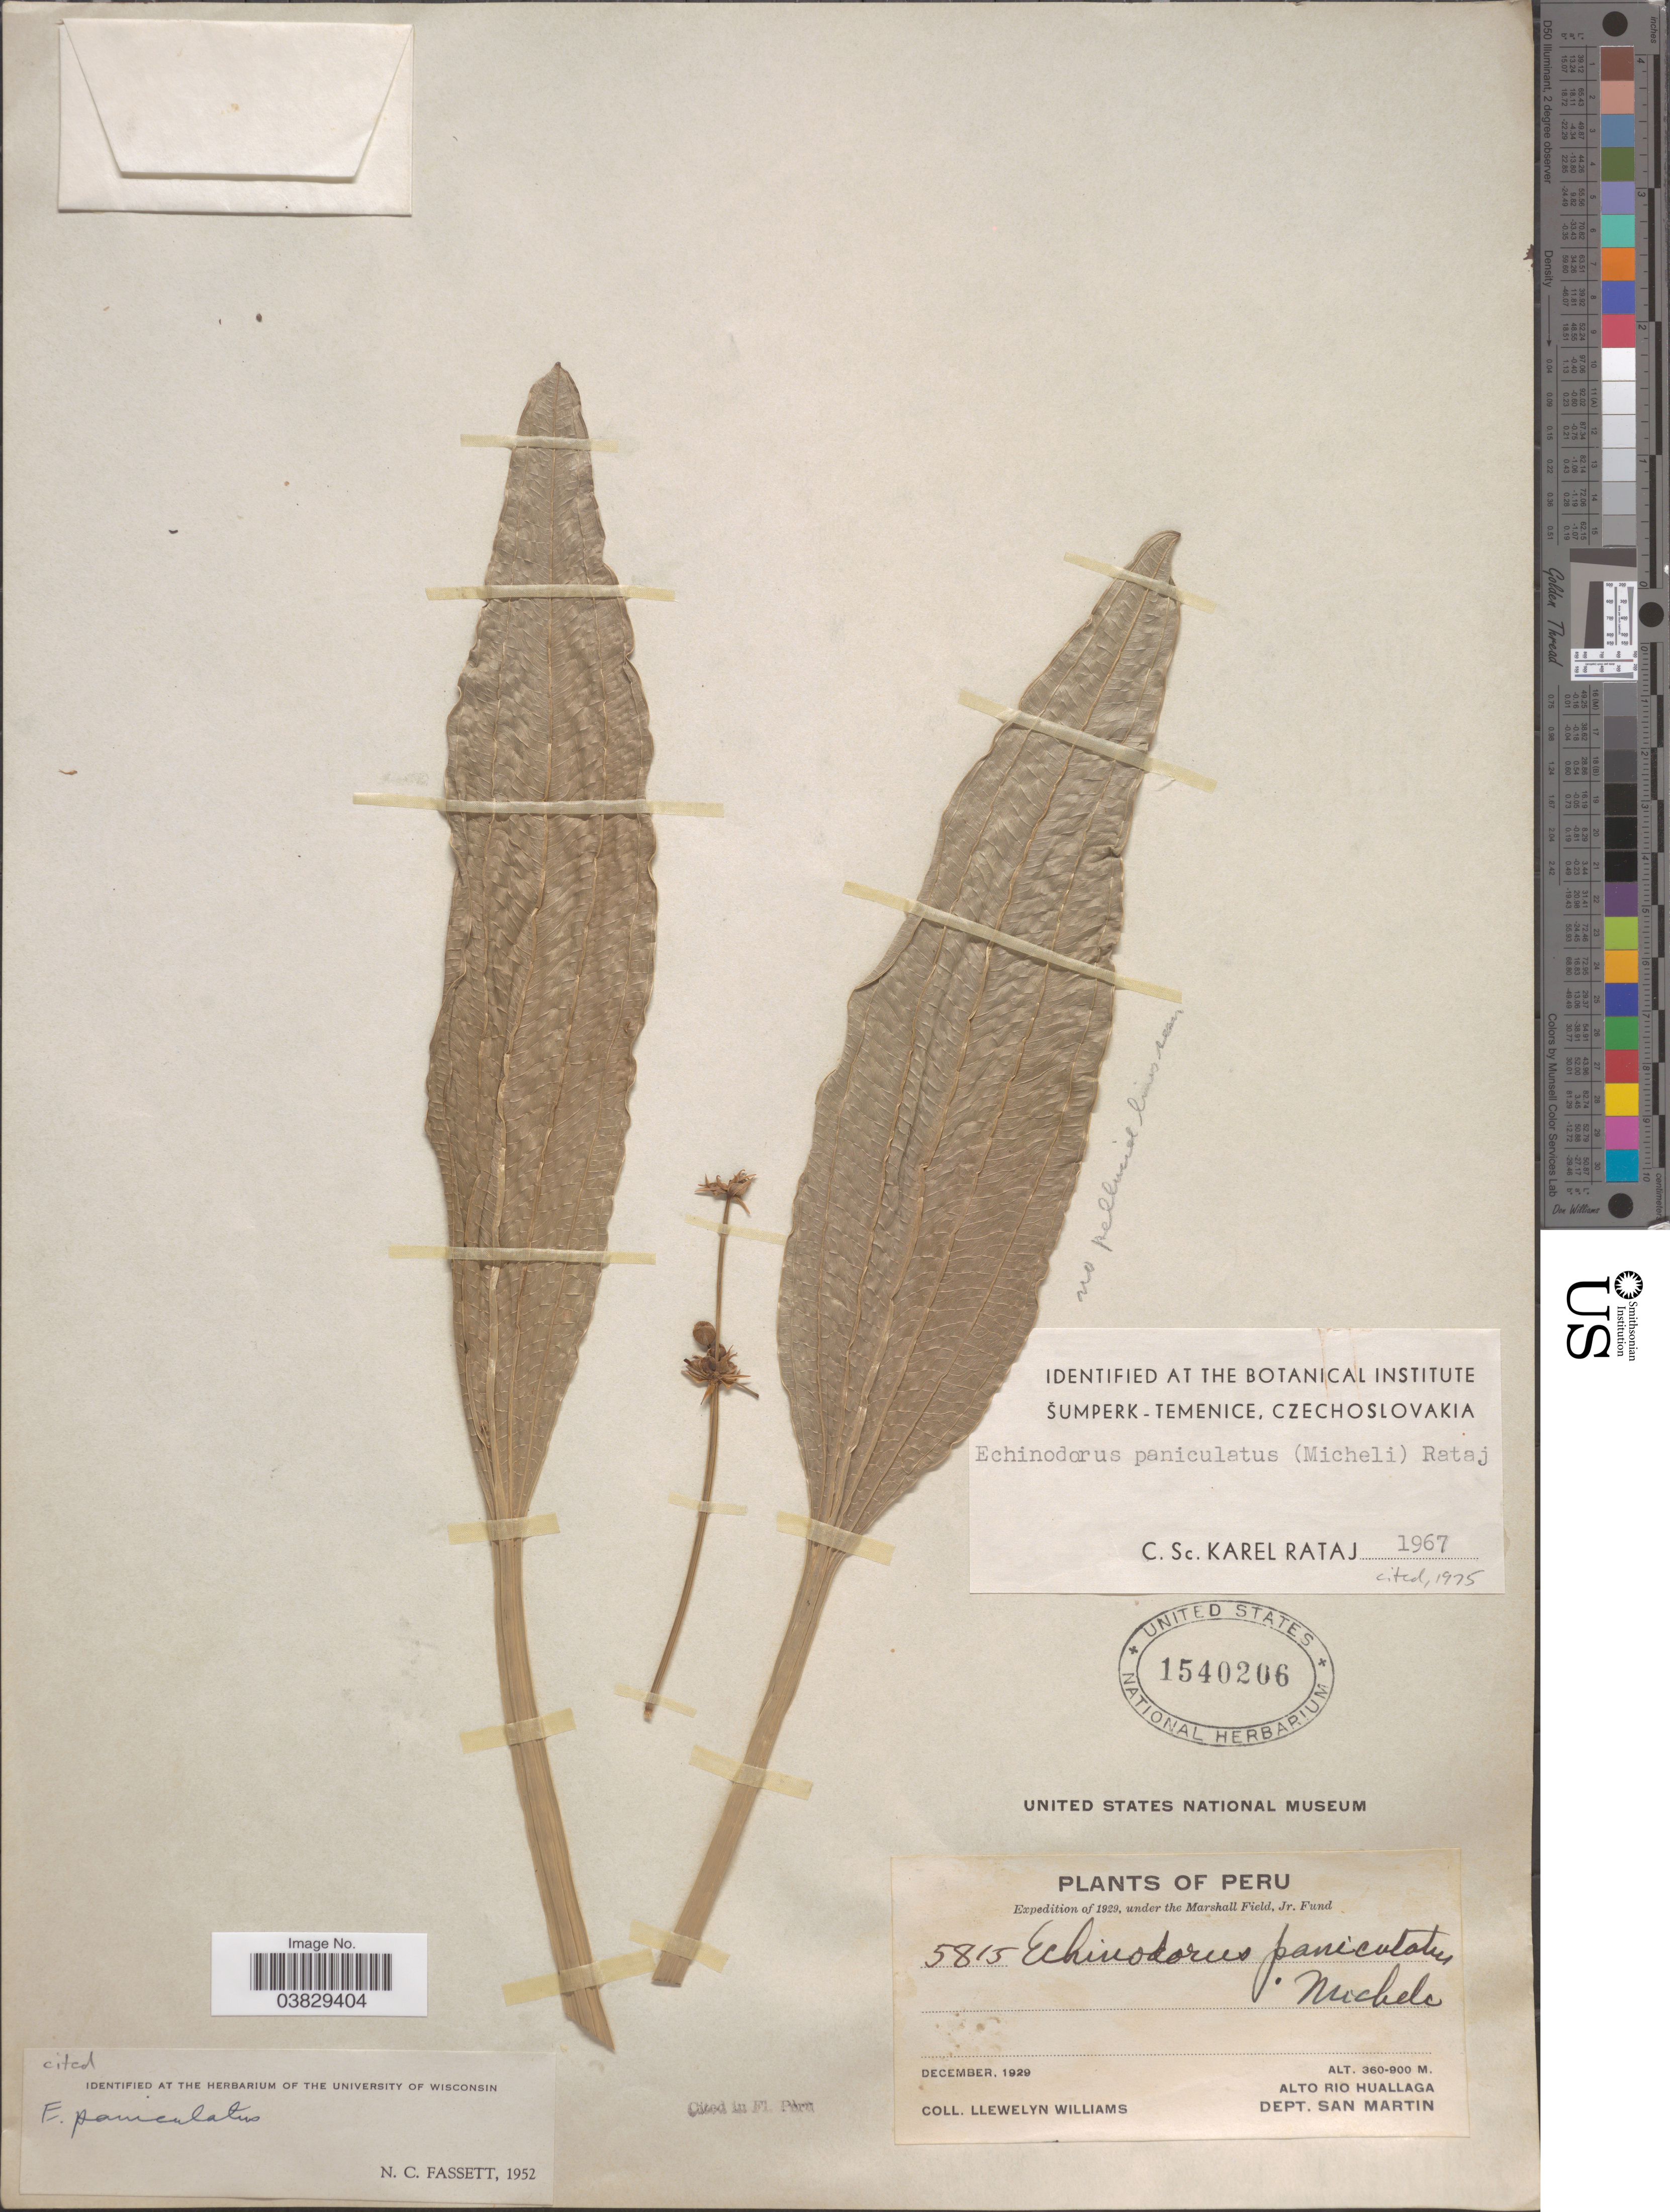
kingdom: Plantae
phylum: Tracheophyta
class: Liliopsida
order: Alismatales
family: Alismataceae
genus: Echinodorus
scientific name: Echinodorus paniculatus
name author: Micheli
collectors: Ll. Williams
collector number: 5815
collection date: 1929-12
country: Peru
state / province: San Martín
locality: Alto Rio Huallaga. Dept. San Martin.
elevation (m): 360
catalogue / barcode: US 1540206